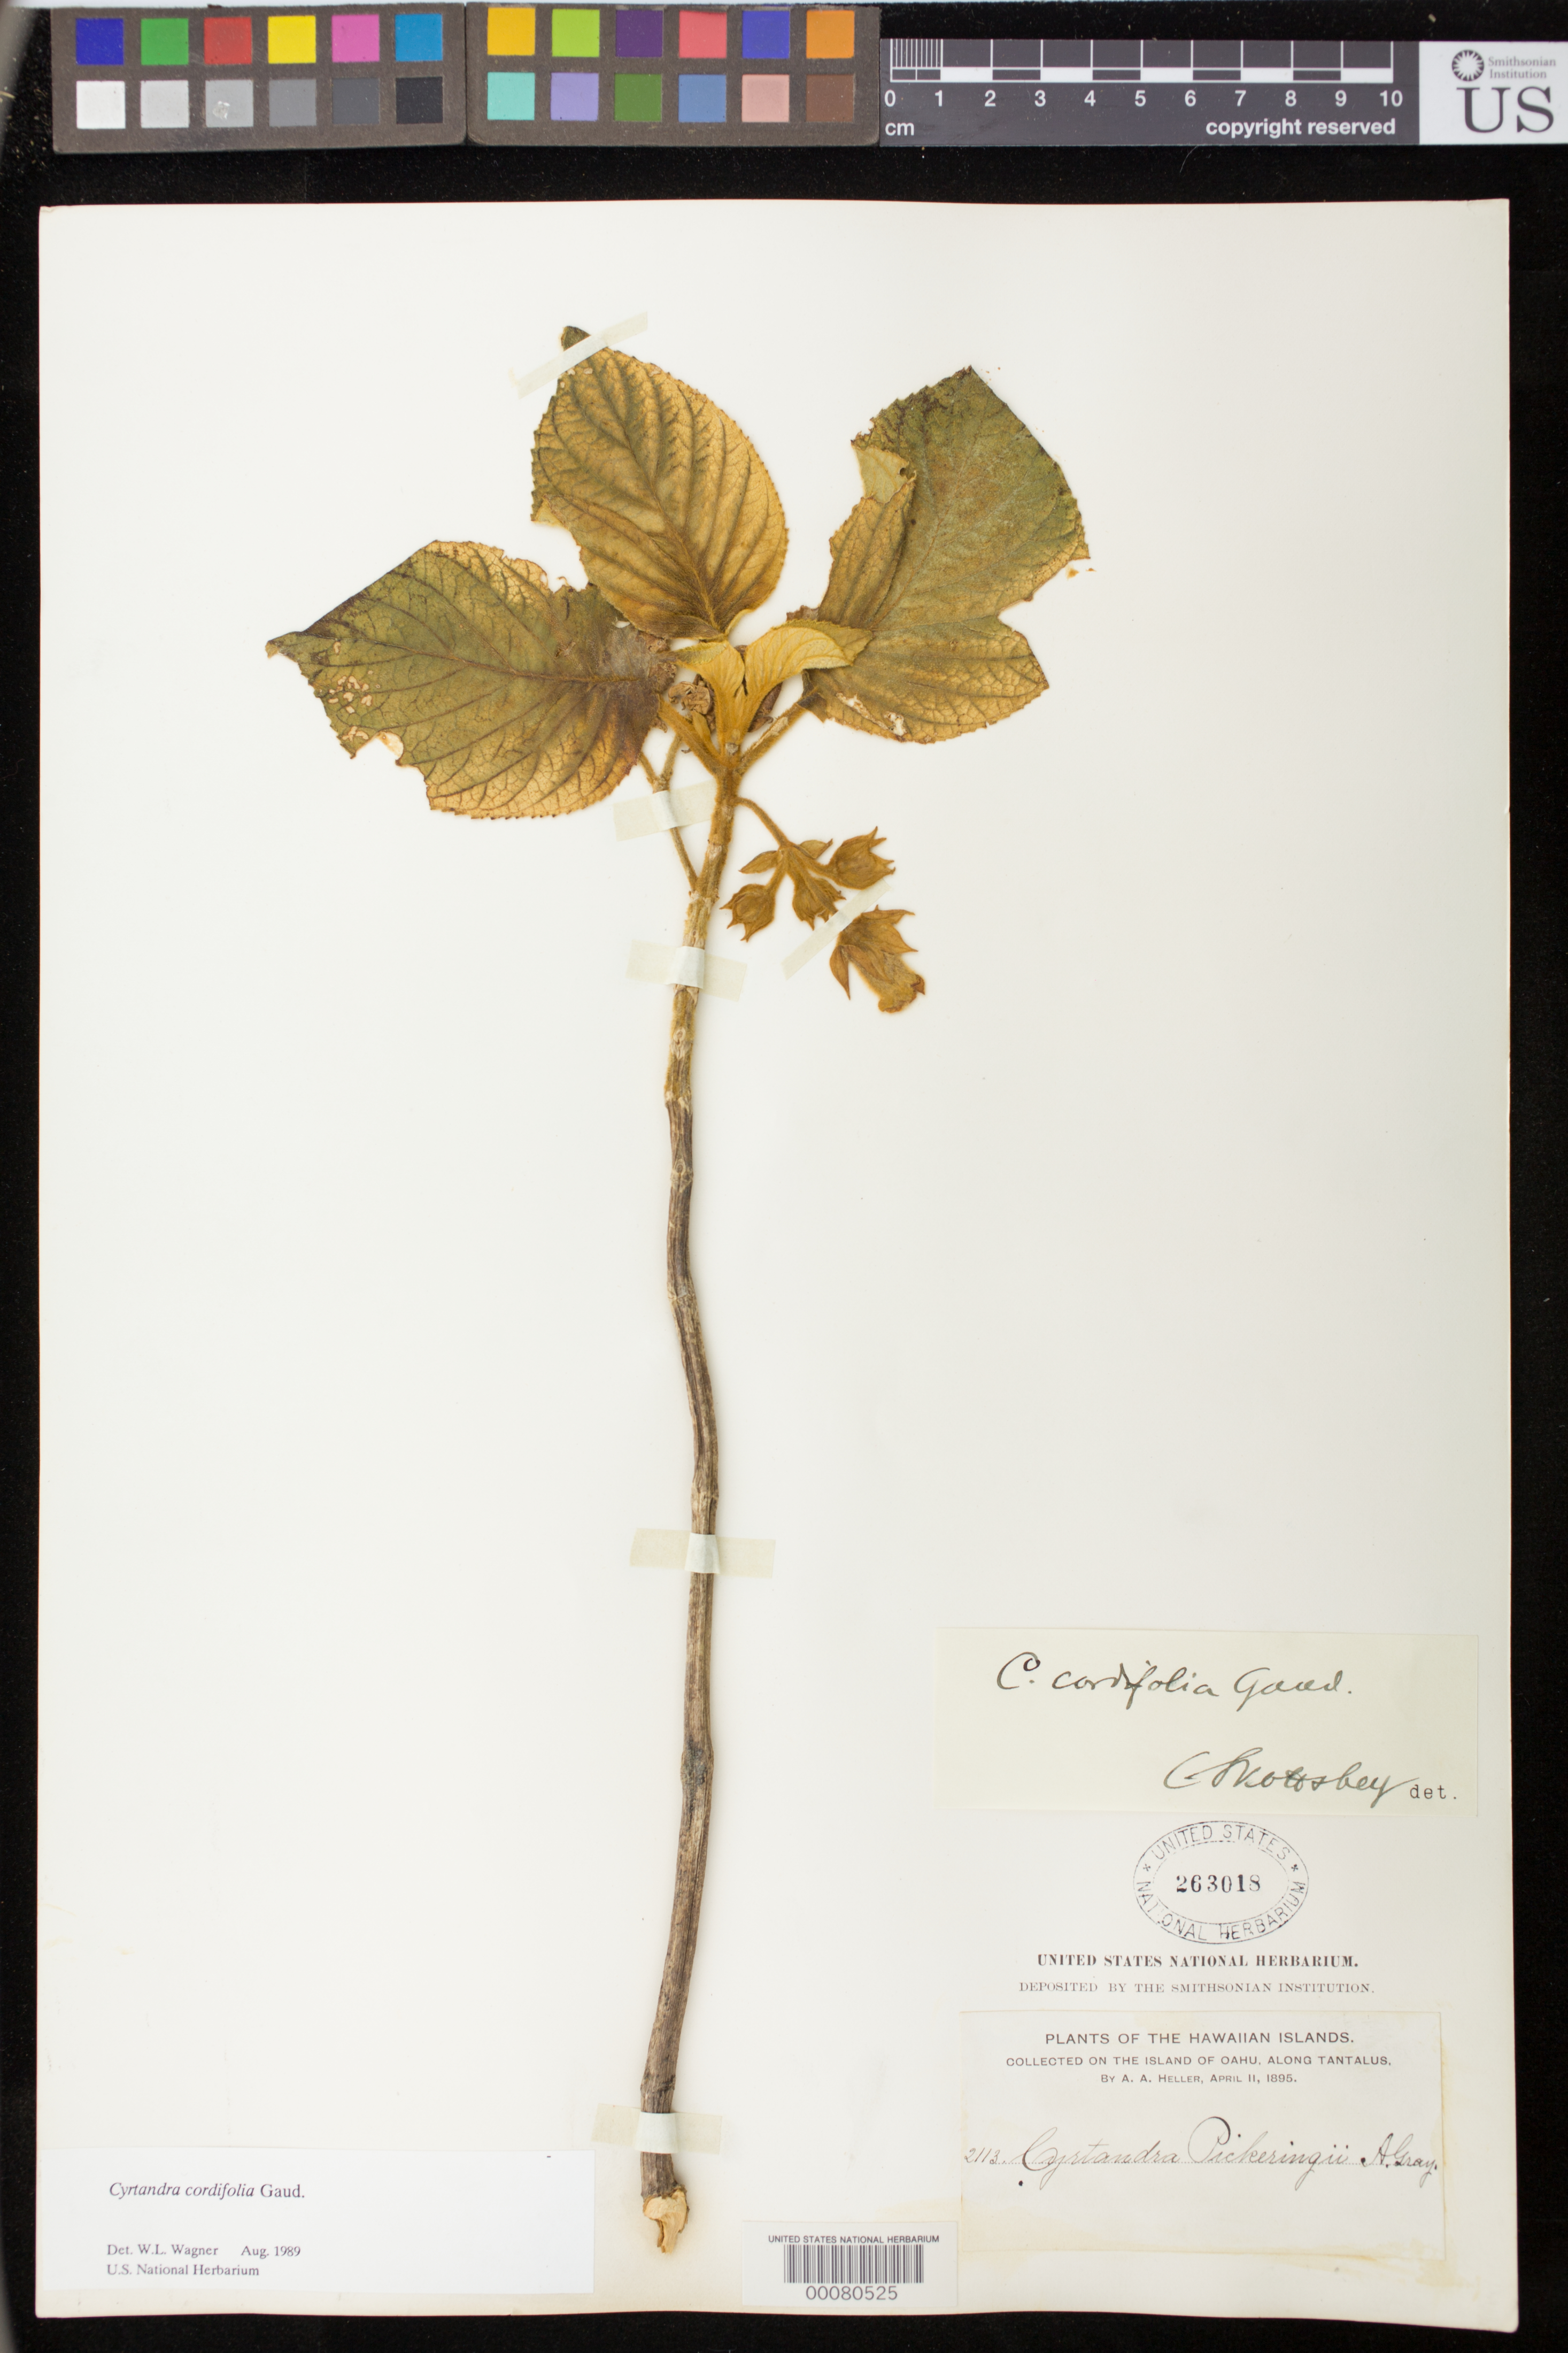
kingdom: Plantae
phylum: Tracheophyta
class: Magnoliopsida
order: Lamiales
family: Gesneriaceae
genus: Cyrtandra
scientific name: Cyrtandra cordifolia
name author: Gaudich.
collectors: A. A. Heller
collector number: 2113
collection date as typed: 11 Apr 1895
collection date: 1895-04-11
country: United States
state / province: Hawaii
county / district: Honolulu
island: Oahu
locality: Along Tantalus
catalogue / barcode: US 263018